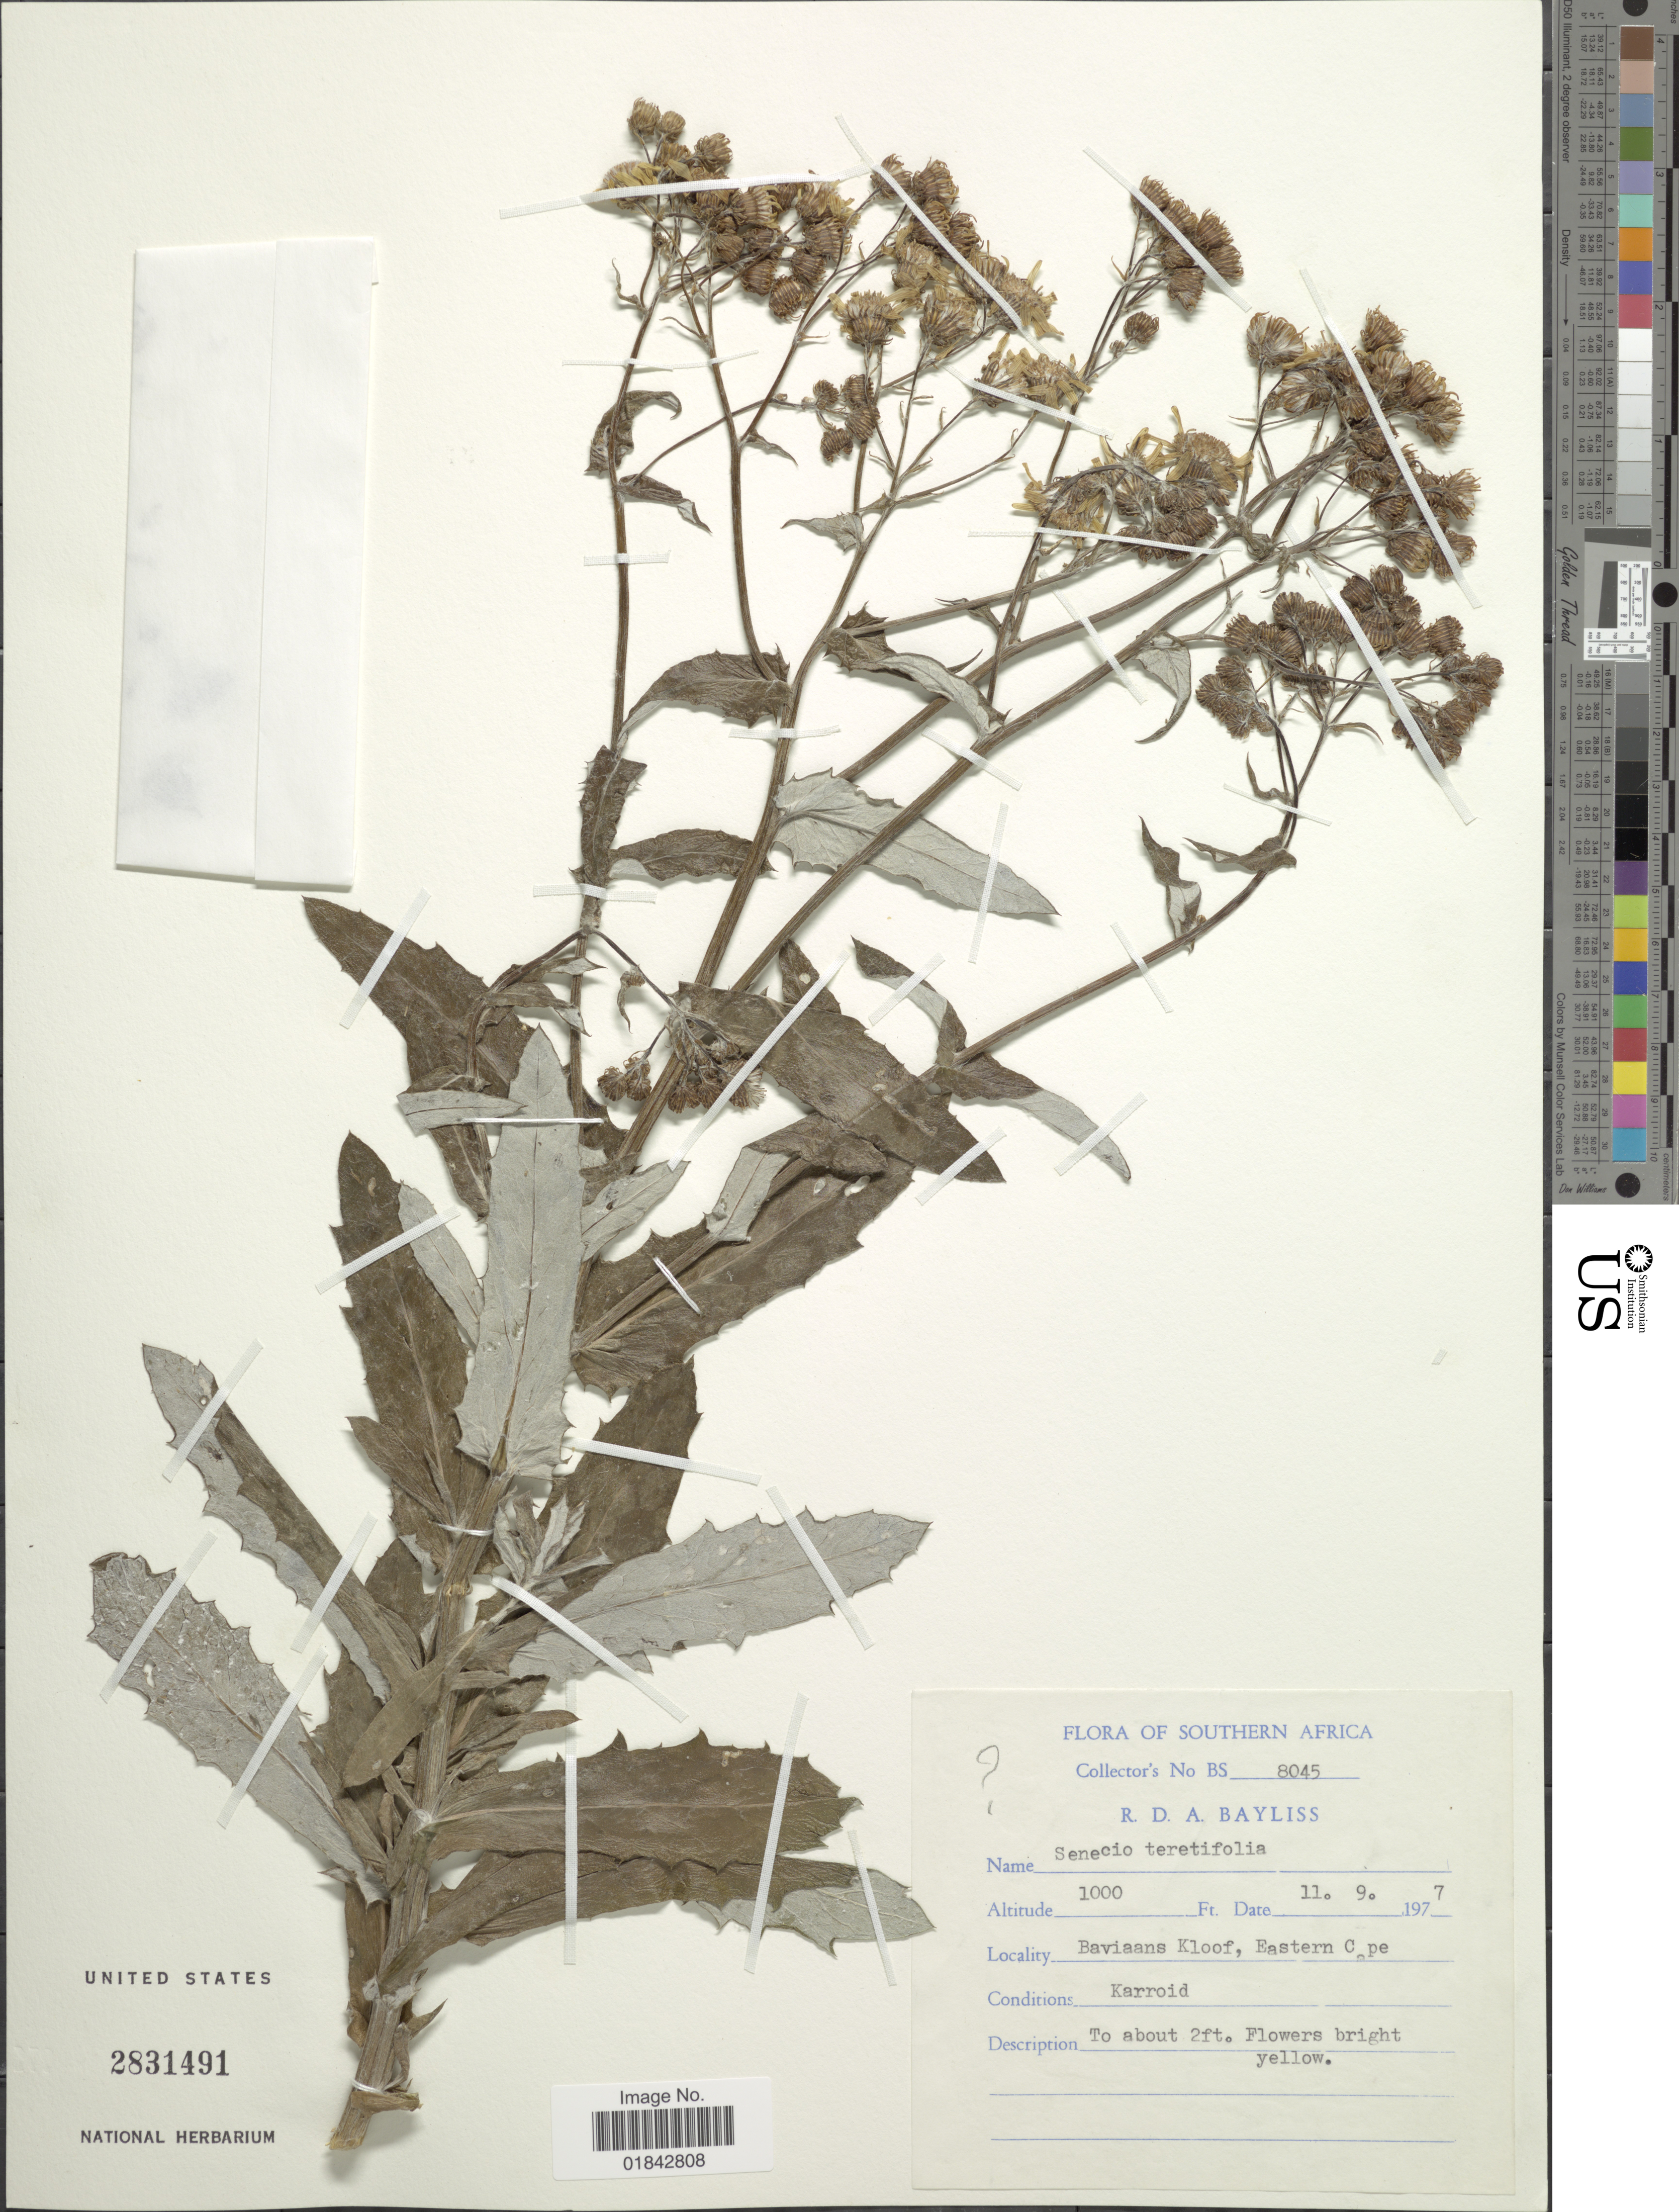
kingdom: Plantae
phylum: Tracheophyta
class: Magnoliopsida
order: Asterales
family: Asteraceae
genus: Senecio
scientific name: Senecio sp.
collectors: R. Bayliss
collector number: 8045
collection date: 1977-09-11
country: South Africa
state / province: Eastern Cape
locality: Baviaans Kloof, Karroid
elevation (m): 305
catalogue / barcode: US 2831491